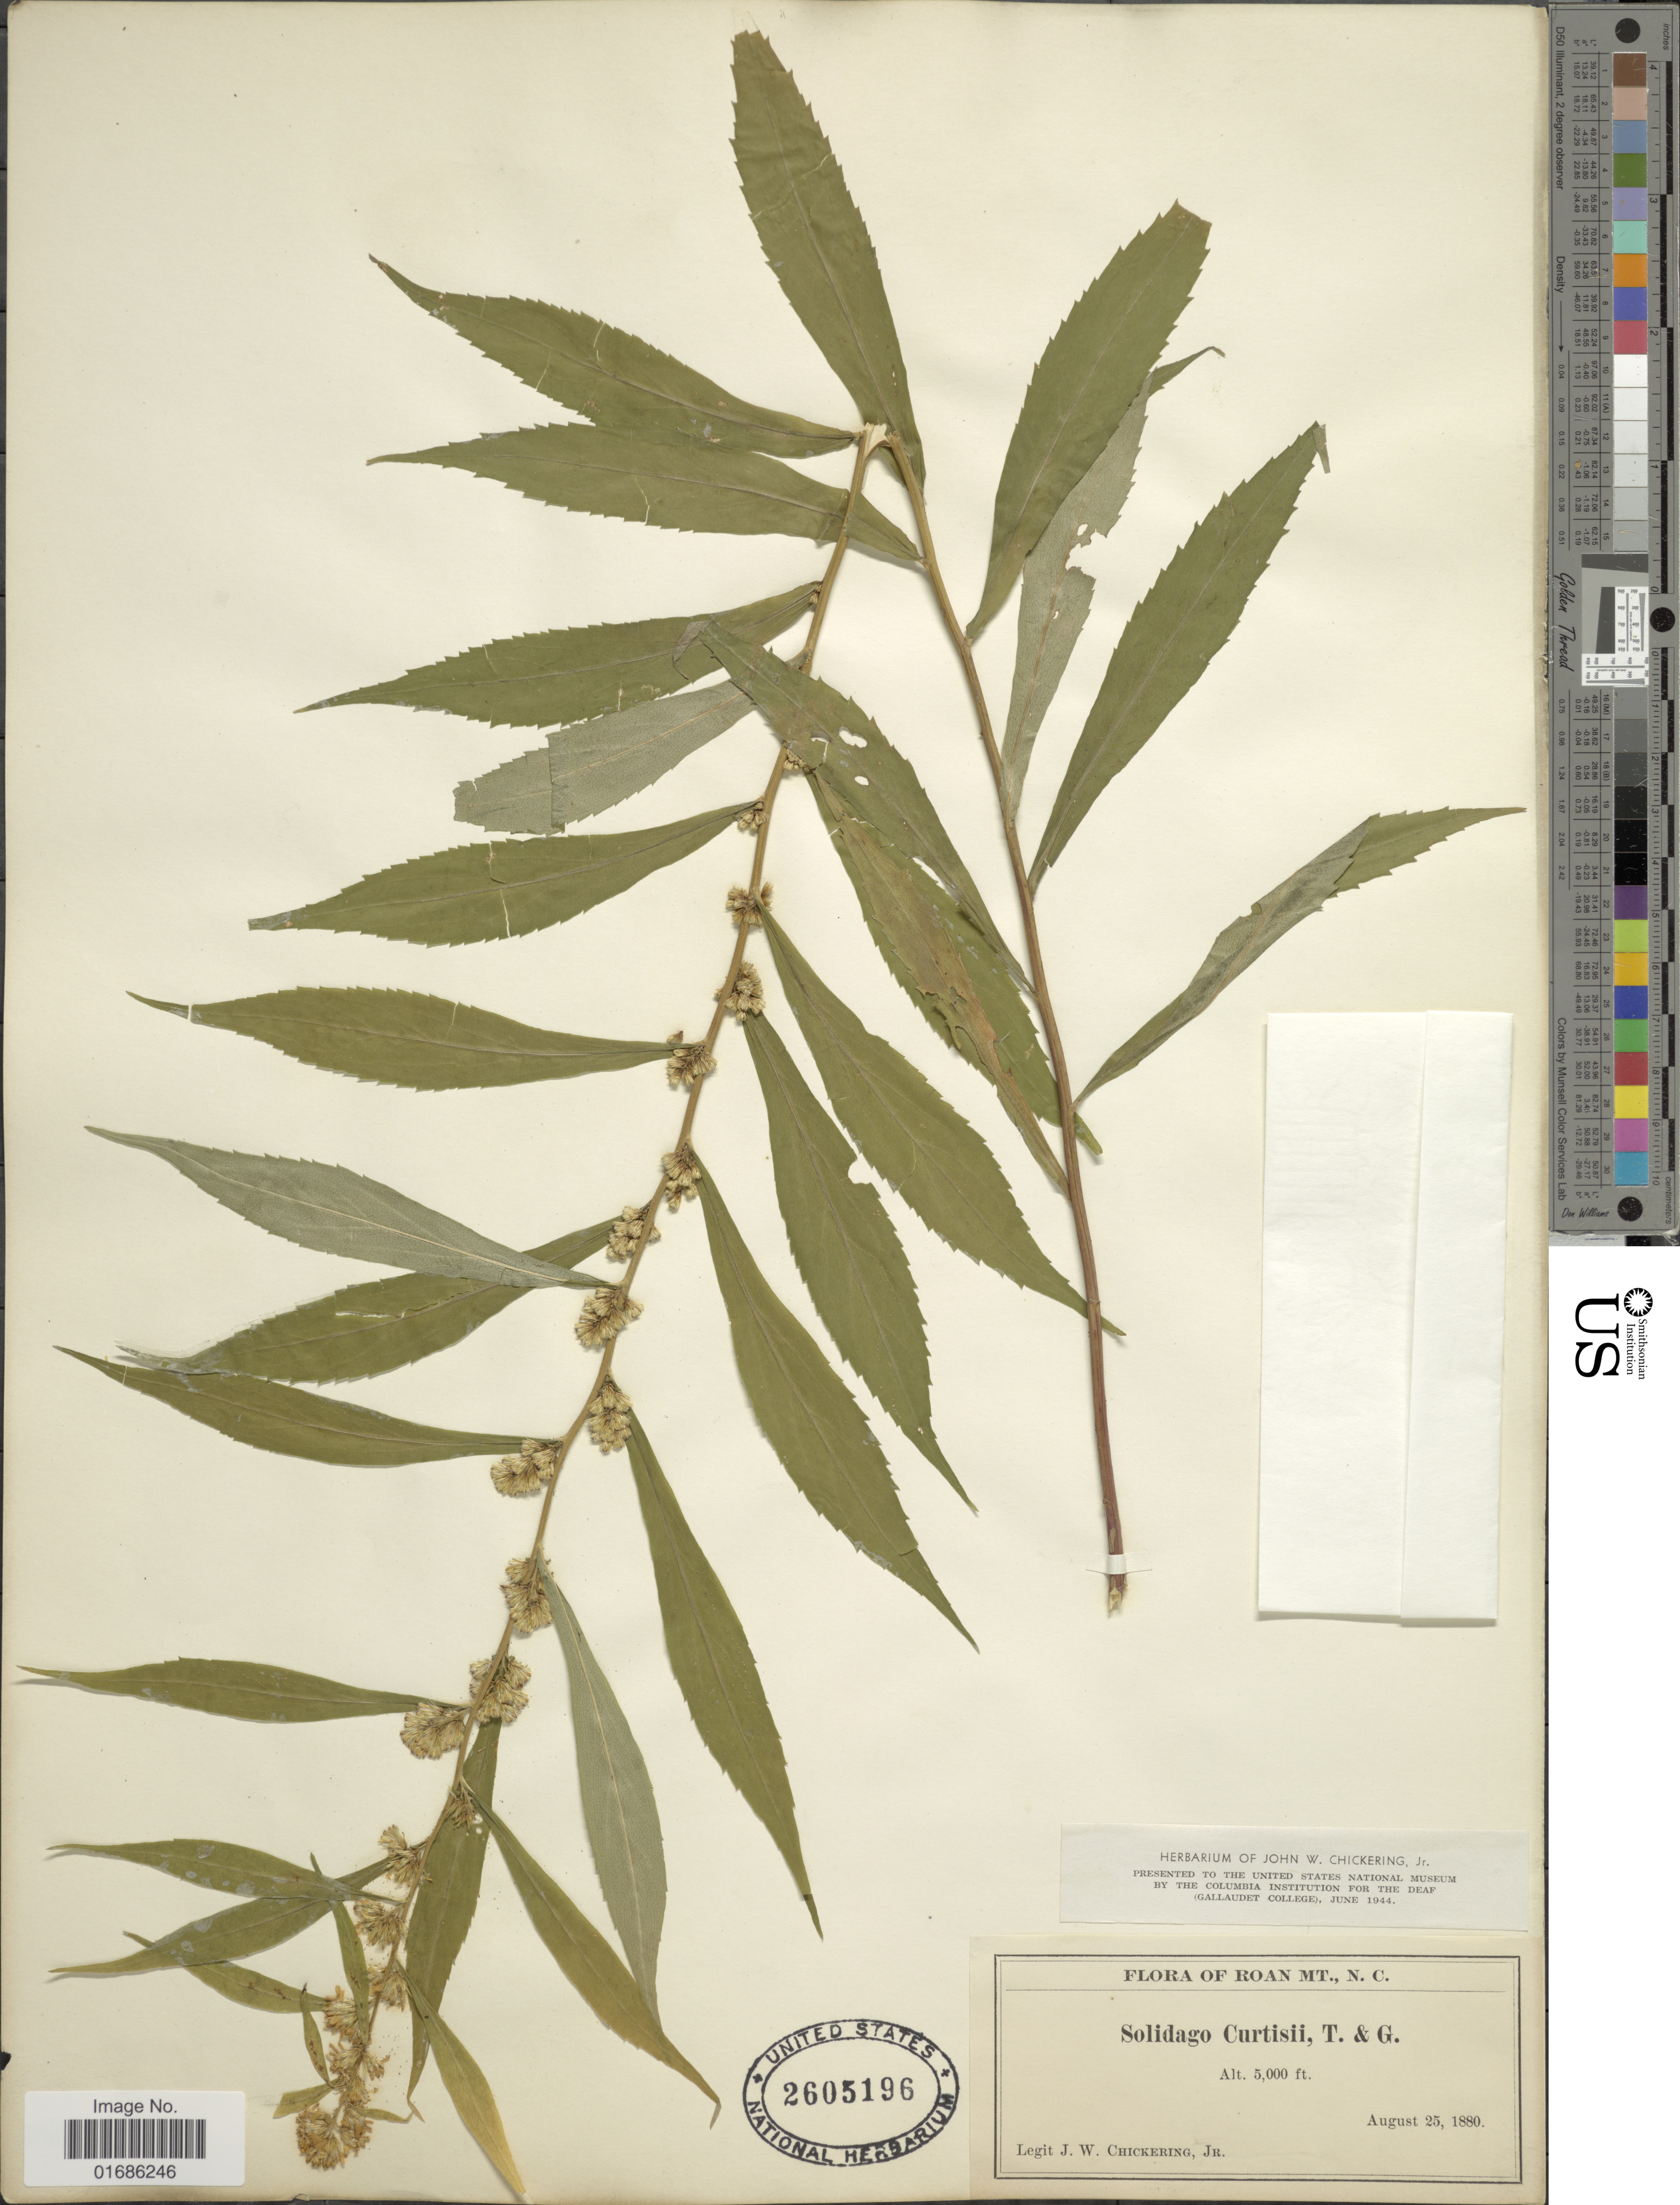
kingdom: Plantae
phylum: Tracheophyta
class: Magnoliopsida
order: Asterales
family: Asteraceae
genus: Solidago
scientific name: Solidago curtisii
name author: Torr. & A. Gray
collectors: J. W. Chickering Jr.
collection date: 1880-08-25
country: United States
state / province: North Carolina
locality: Roan Mt.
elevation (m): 1524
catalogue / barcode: US 2605196